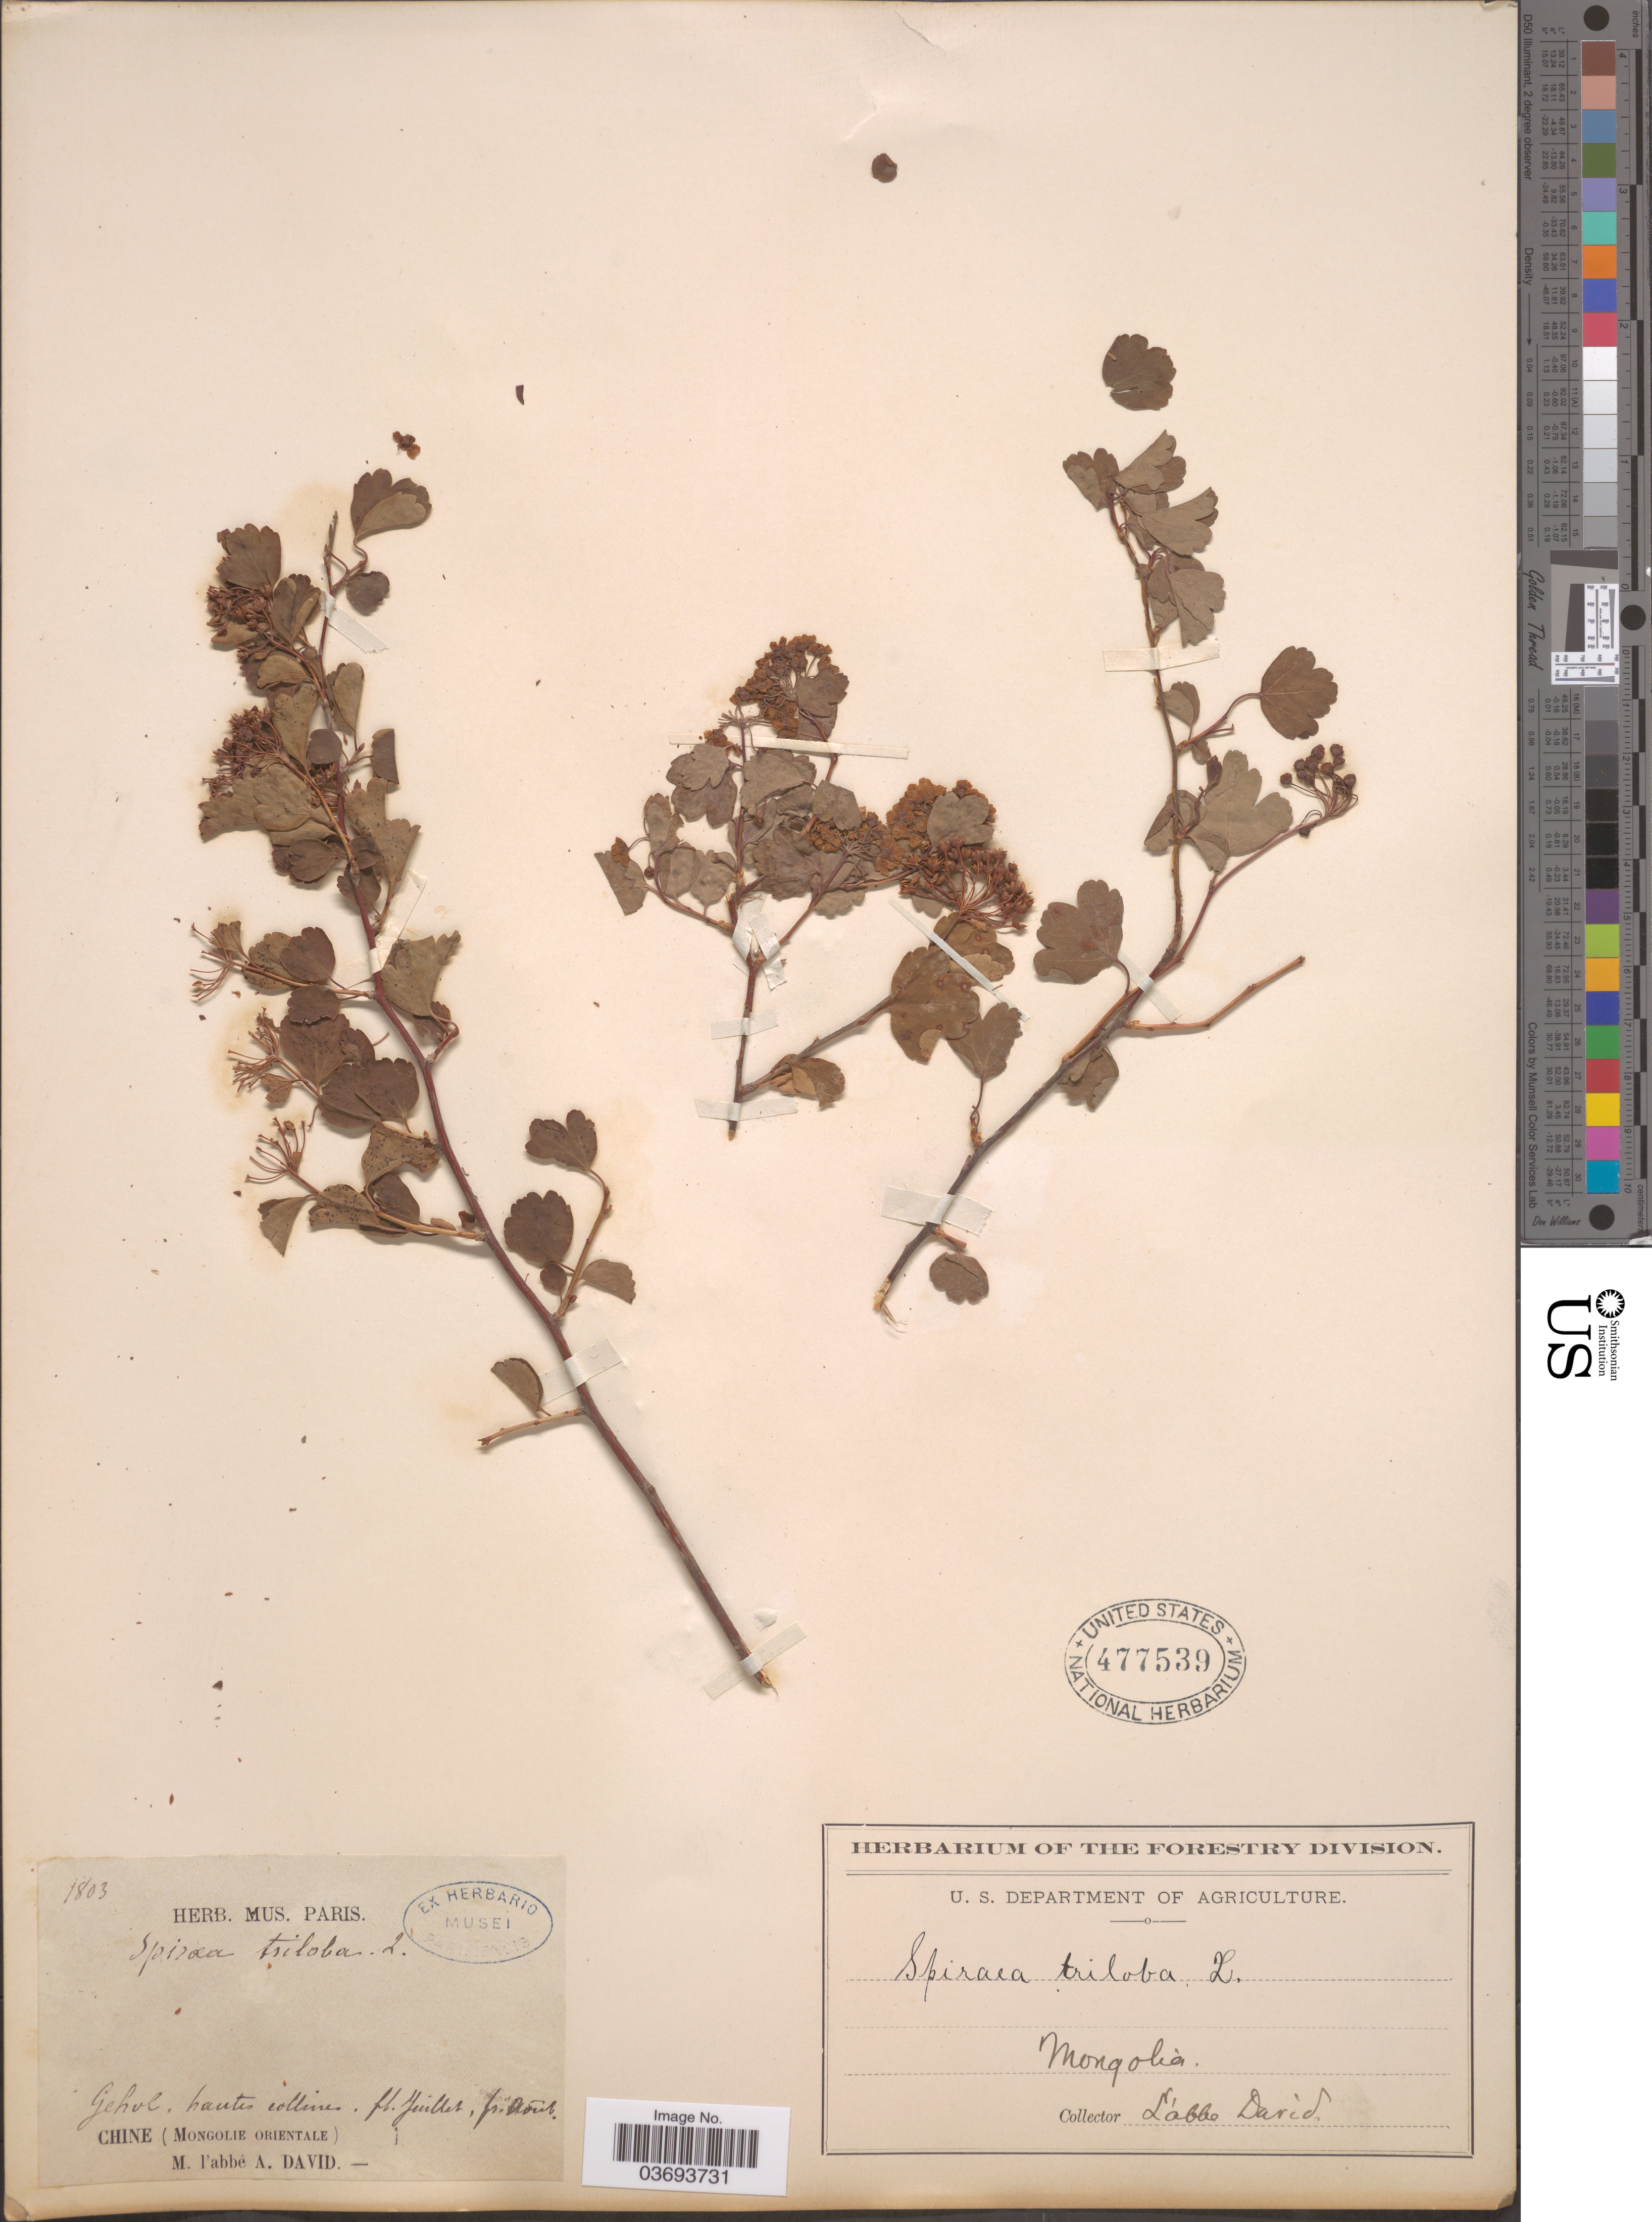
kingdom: Plantae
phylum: Tracheophyta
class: Magnoliopsida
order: Rosales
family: Rosaceae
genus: Spiraea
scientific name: Spiraea trilobata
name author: L.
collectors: M. David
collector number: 1803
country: China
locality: Gehul, hautes collines. Mongolie orientale).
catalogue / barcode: US 477539